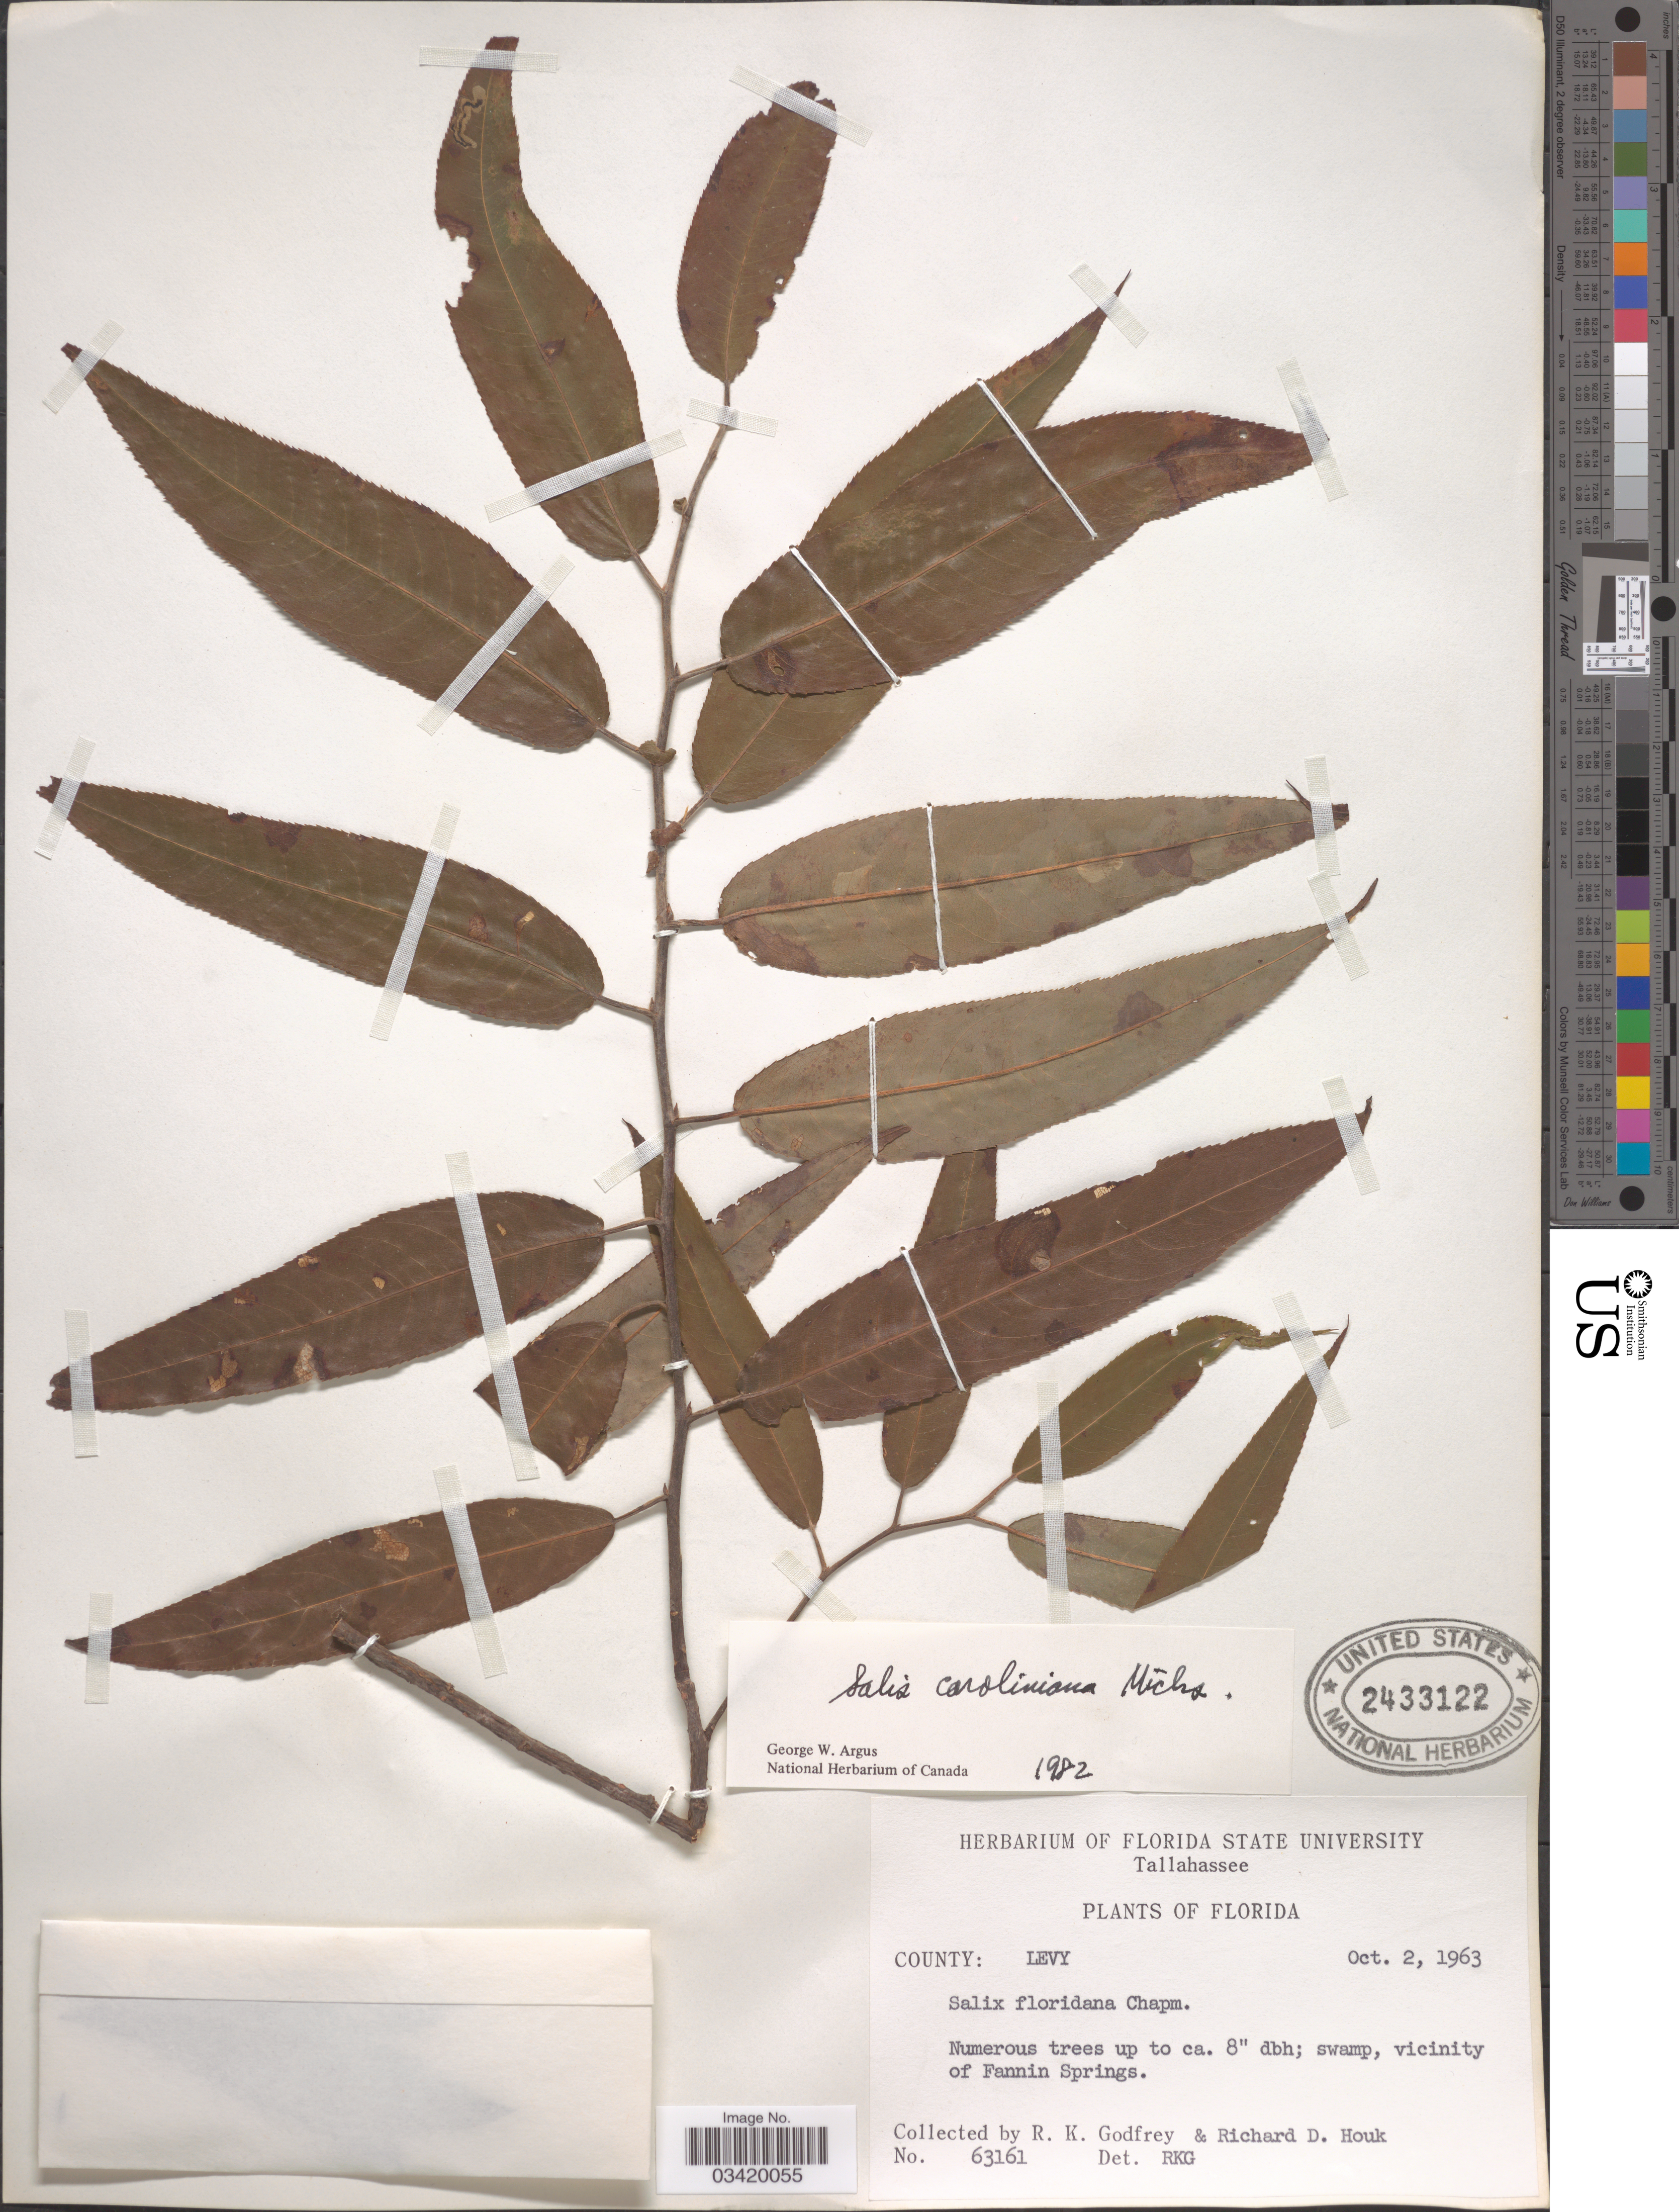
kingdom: Plantae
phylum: Tracheophyta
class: Magnoliopsida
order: Malpighiales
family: Salicaceae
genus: Salix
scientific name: Salix longipes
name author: Shuttlew. ex Andersson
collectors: R. K. Godfrey & R. Houk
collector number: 63161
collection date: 1963-10-02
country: United States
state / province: Florida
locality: County: Levy. Vicinity of Fannin Springs.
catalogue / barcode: US 2433122